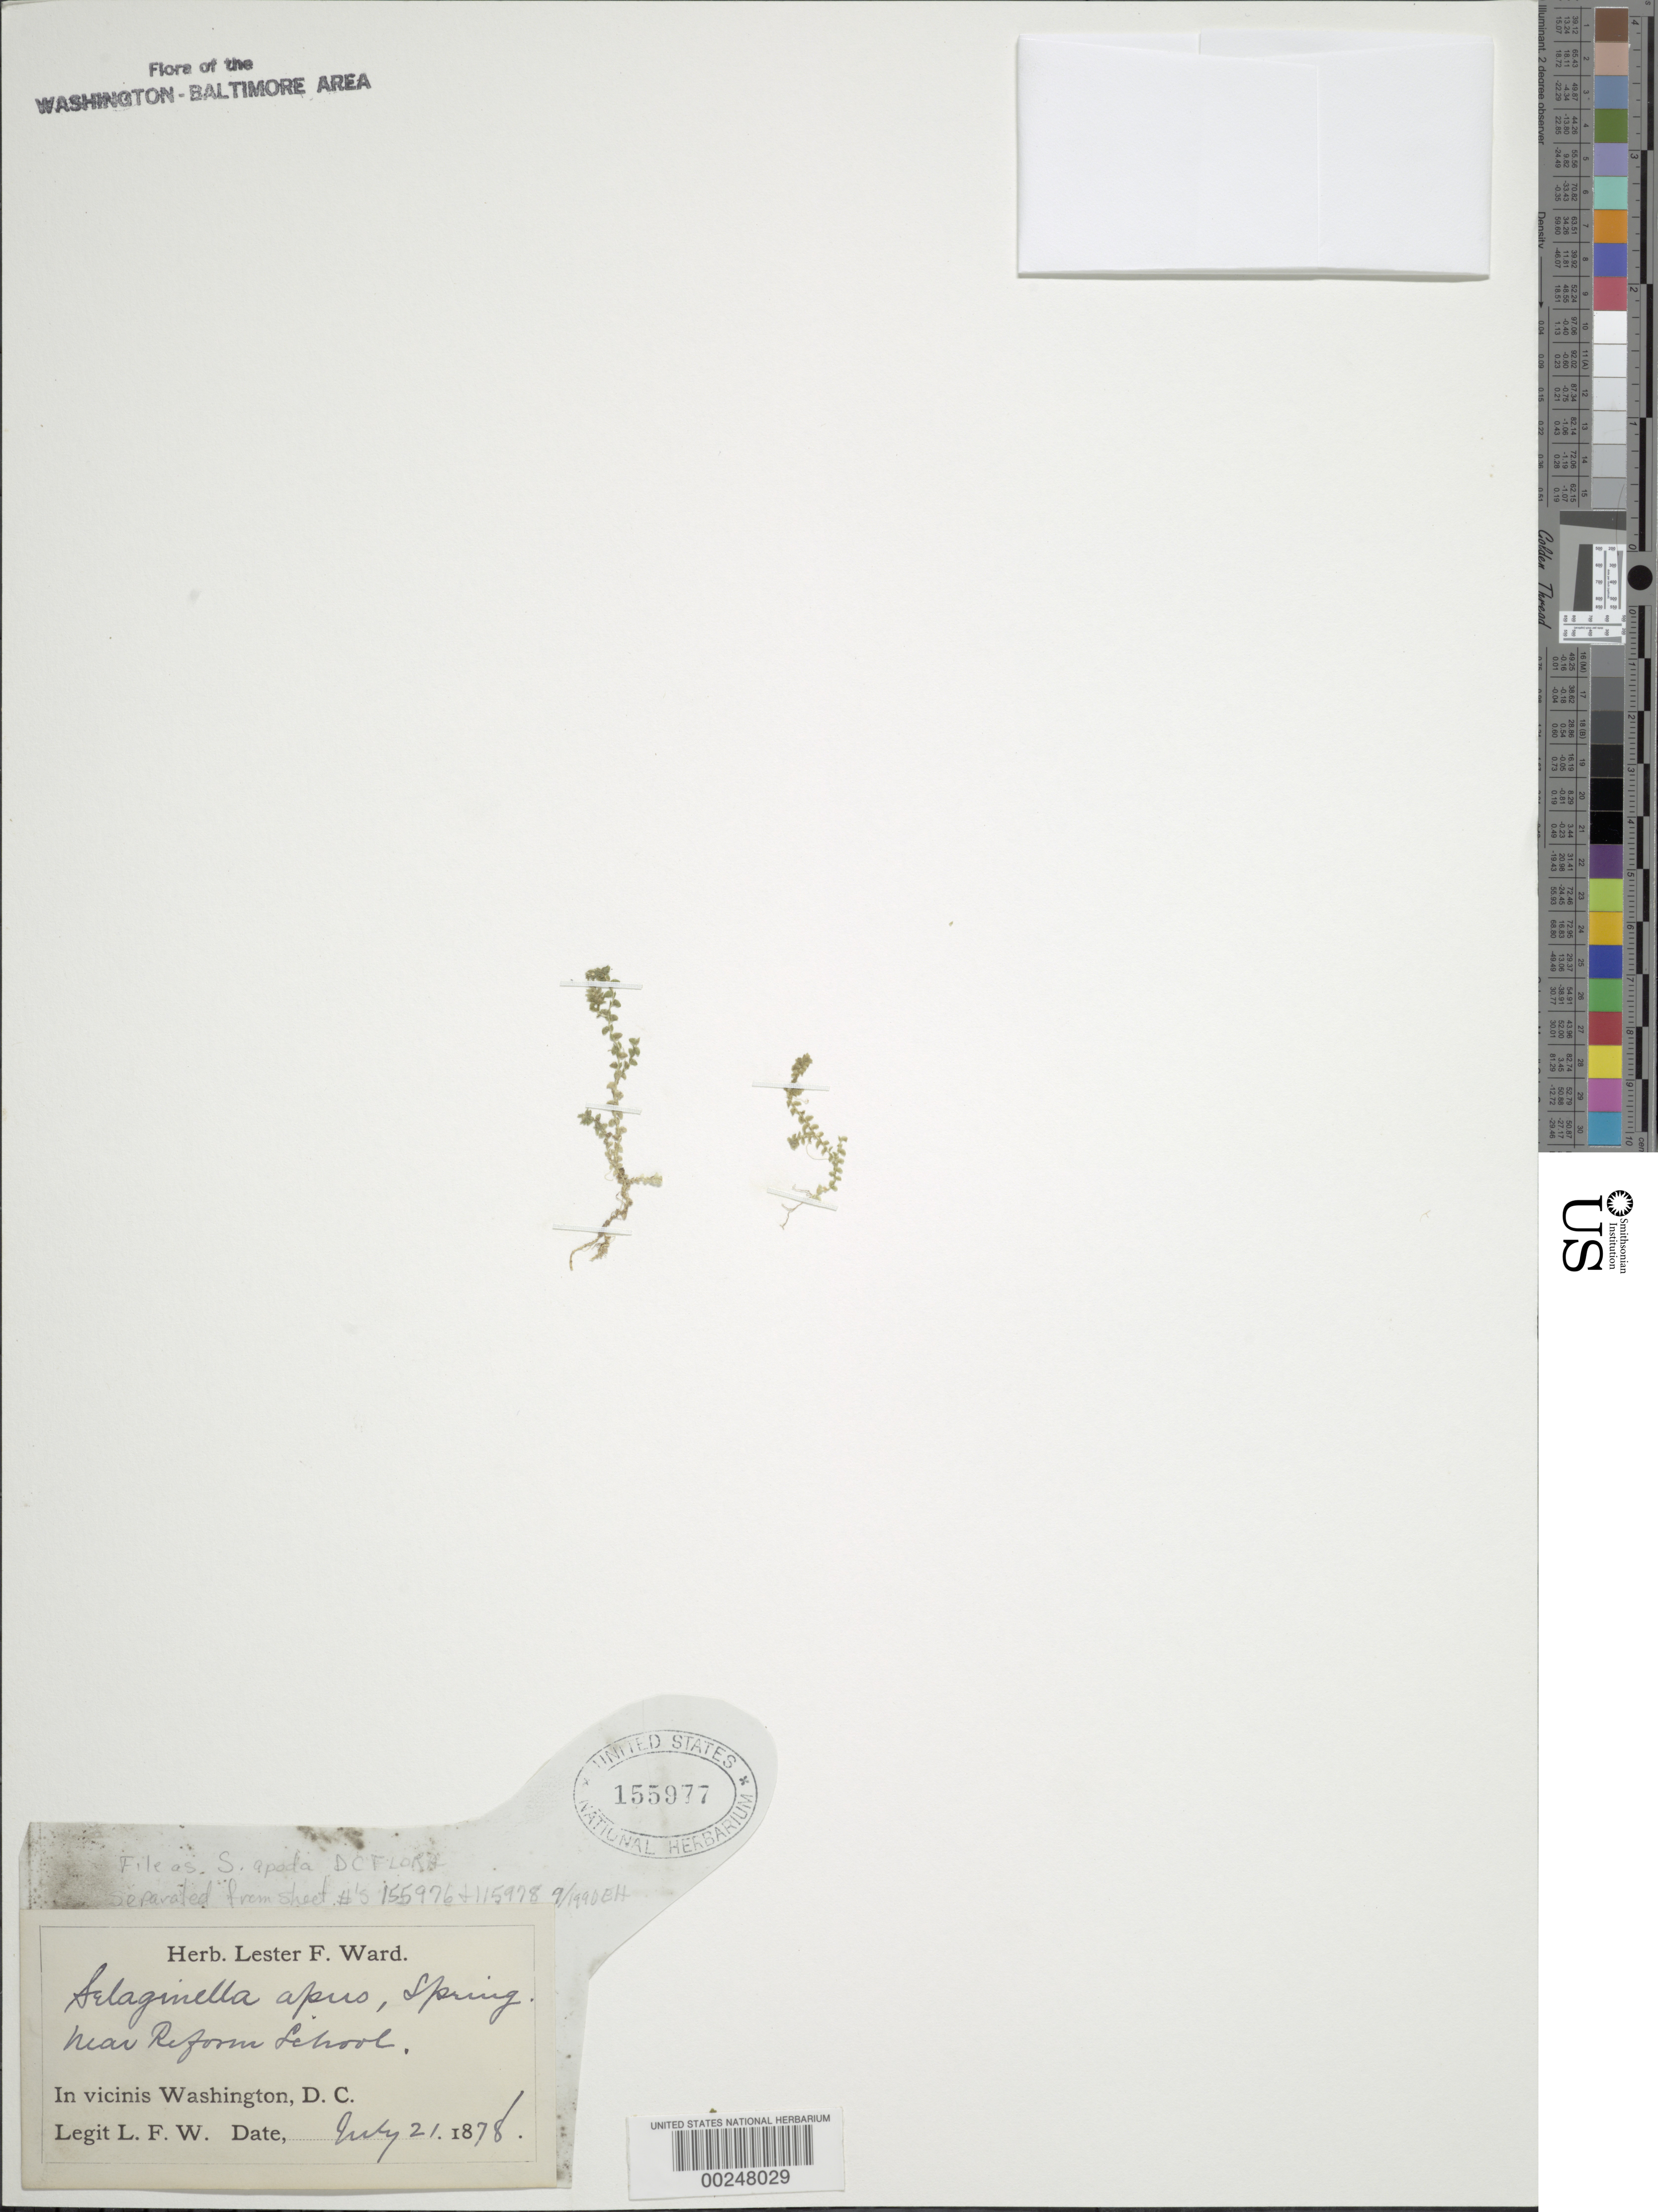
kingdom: Plantae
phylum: Tracheophyta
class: Lycopodiopsida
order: Selaginellales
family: Selaginellaceae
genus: Selaginella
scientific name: Selaginella apus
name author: Spring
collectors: L. F. Ward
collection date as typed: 21 Jul 1878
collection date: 1878-07-21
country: United States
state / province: District of Columbia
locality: Near Reform School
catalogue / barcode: US 155977